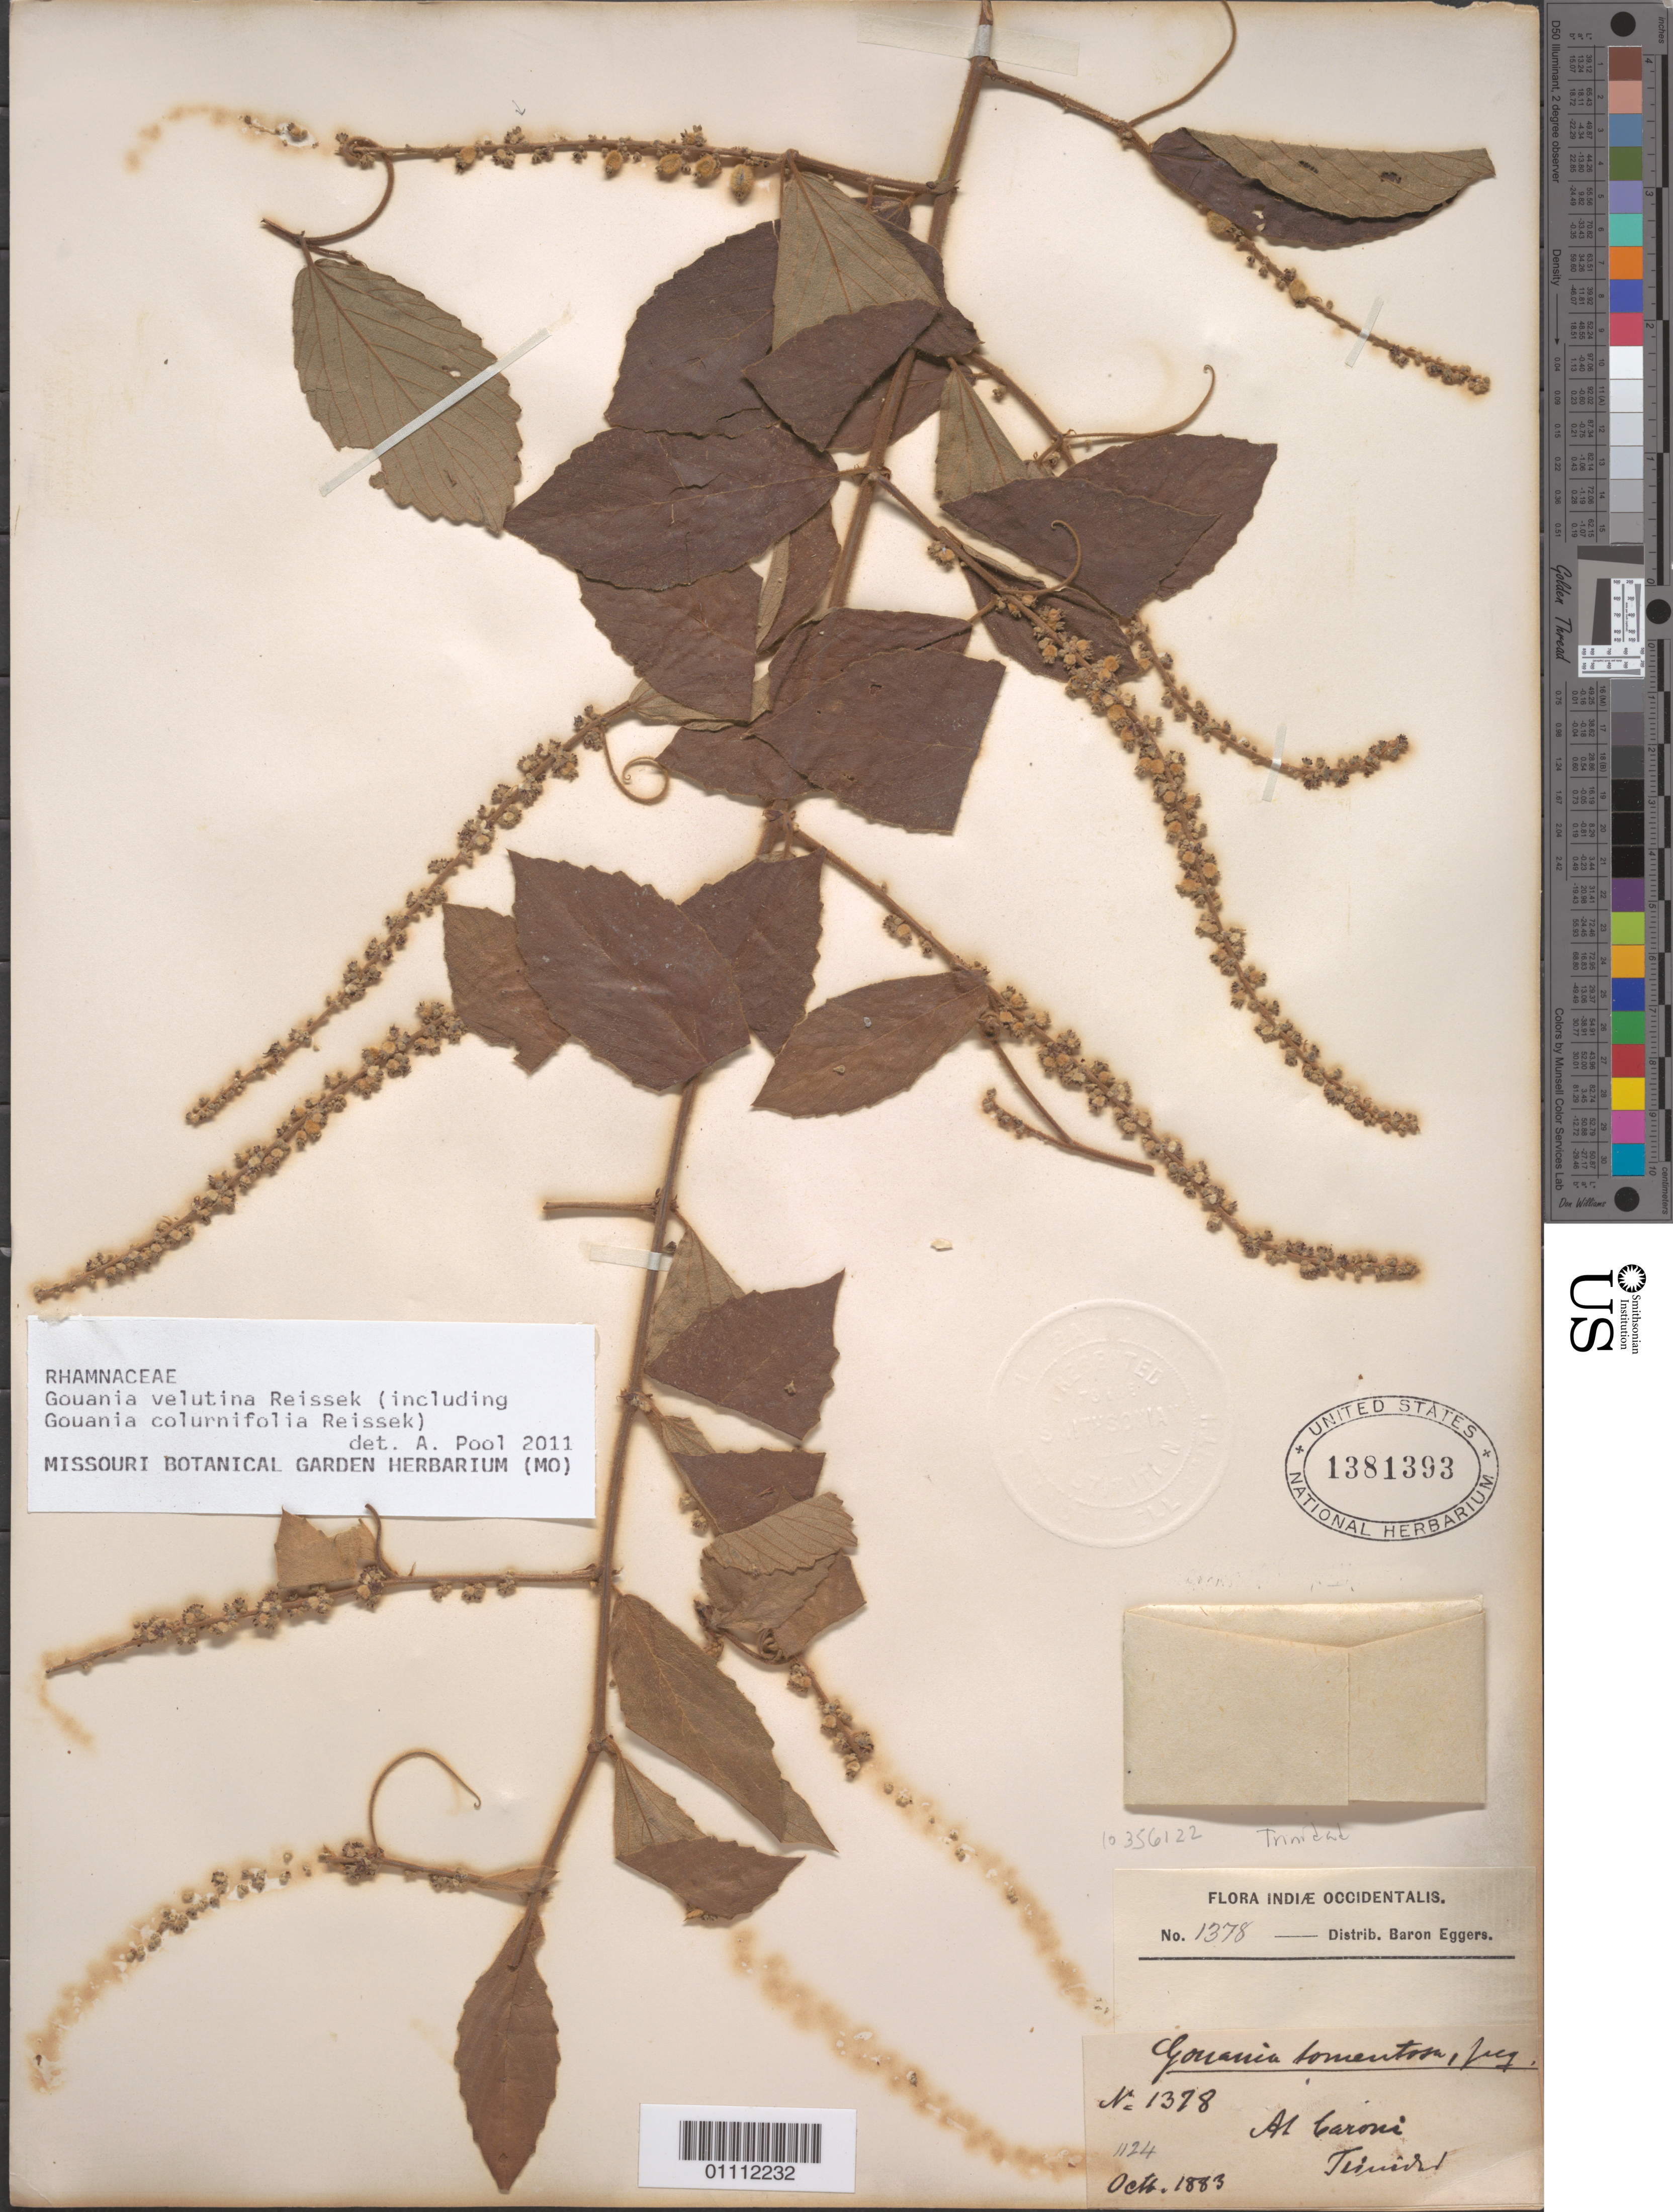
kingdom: Plantae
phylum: Tracheophyta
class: Magnoliopsida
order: Rosales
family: Rhamnaceae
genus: Gouania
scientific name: Gouania velutina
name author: Reissek in Mart.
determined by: Pool, A., (MO), Missouri Botanical Garden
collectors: H. F. A. von Eggers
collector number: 1378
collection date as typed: Oct 1883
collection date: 1883-10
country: Trinidad and Tobago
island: Trinidad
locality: Caroni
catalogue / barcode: US 1381393